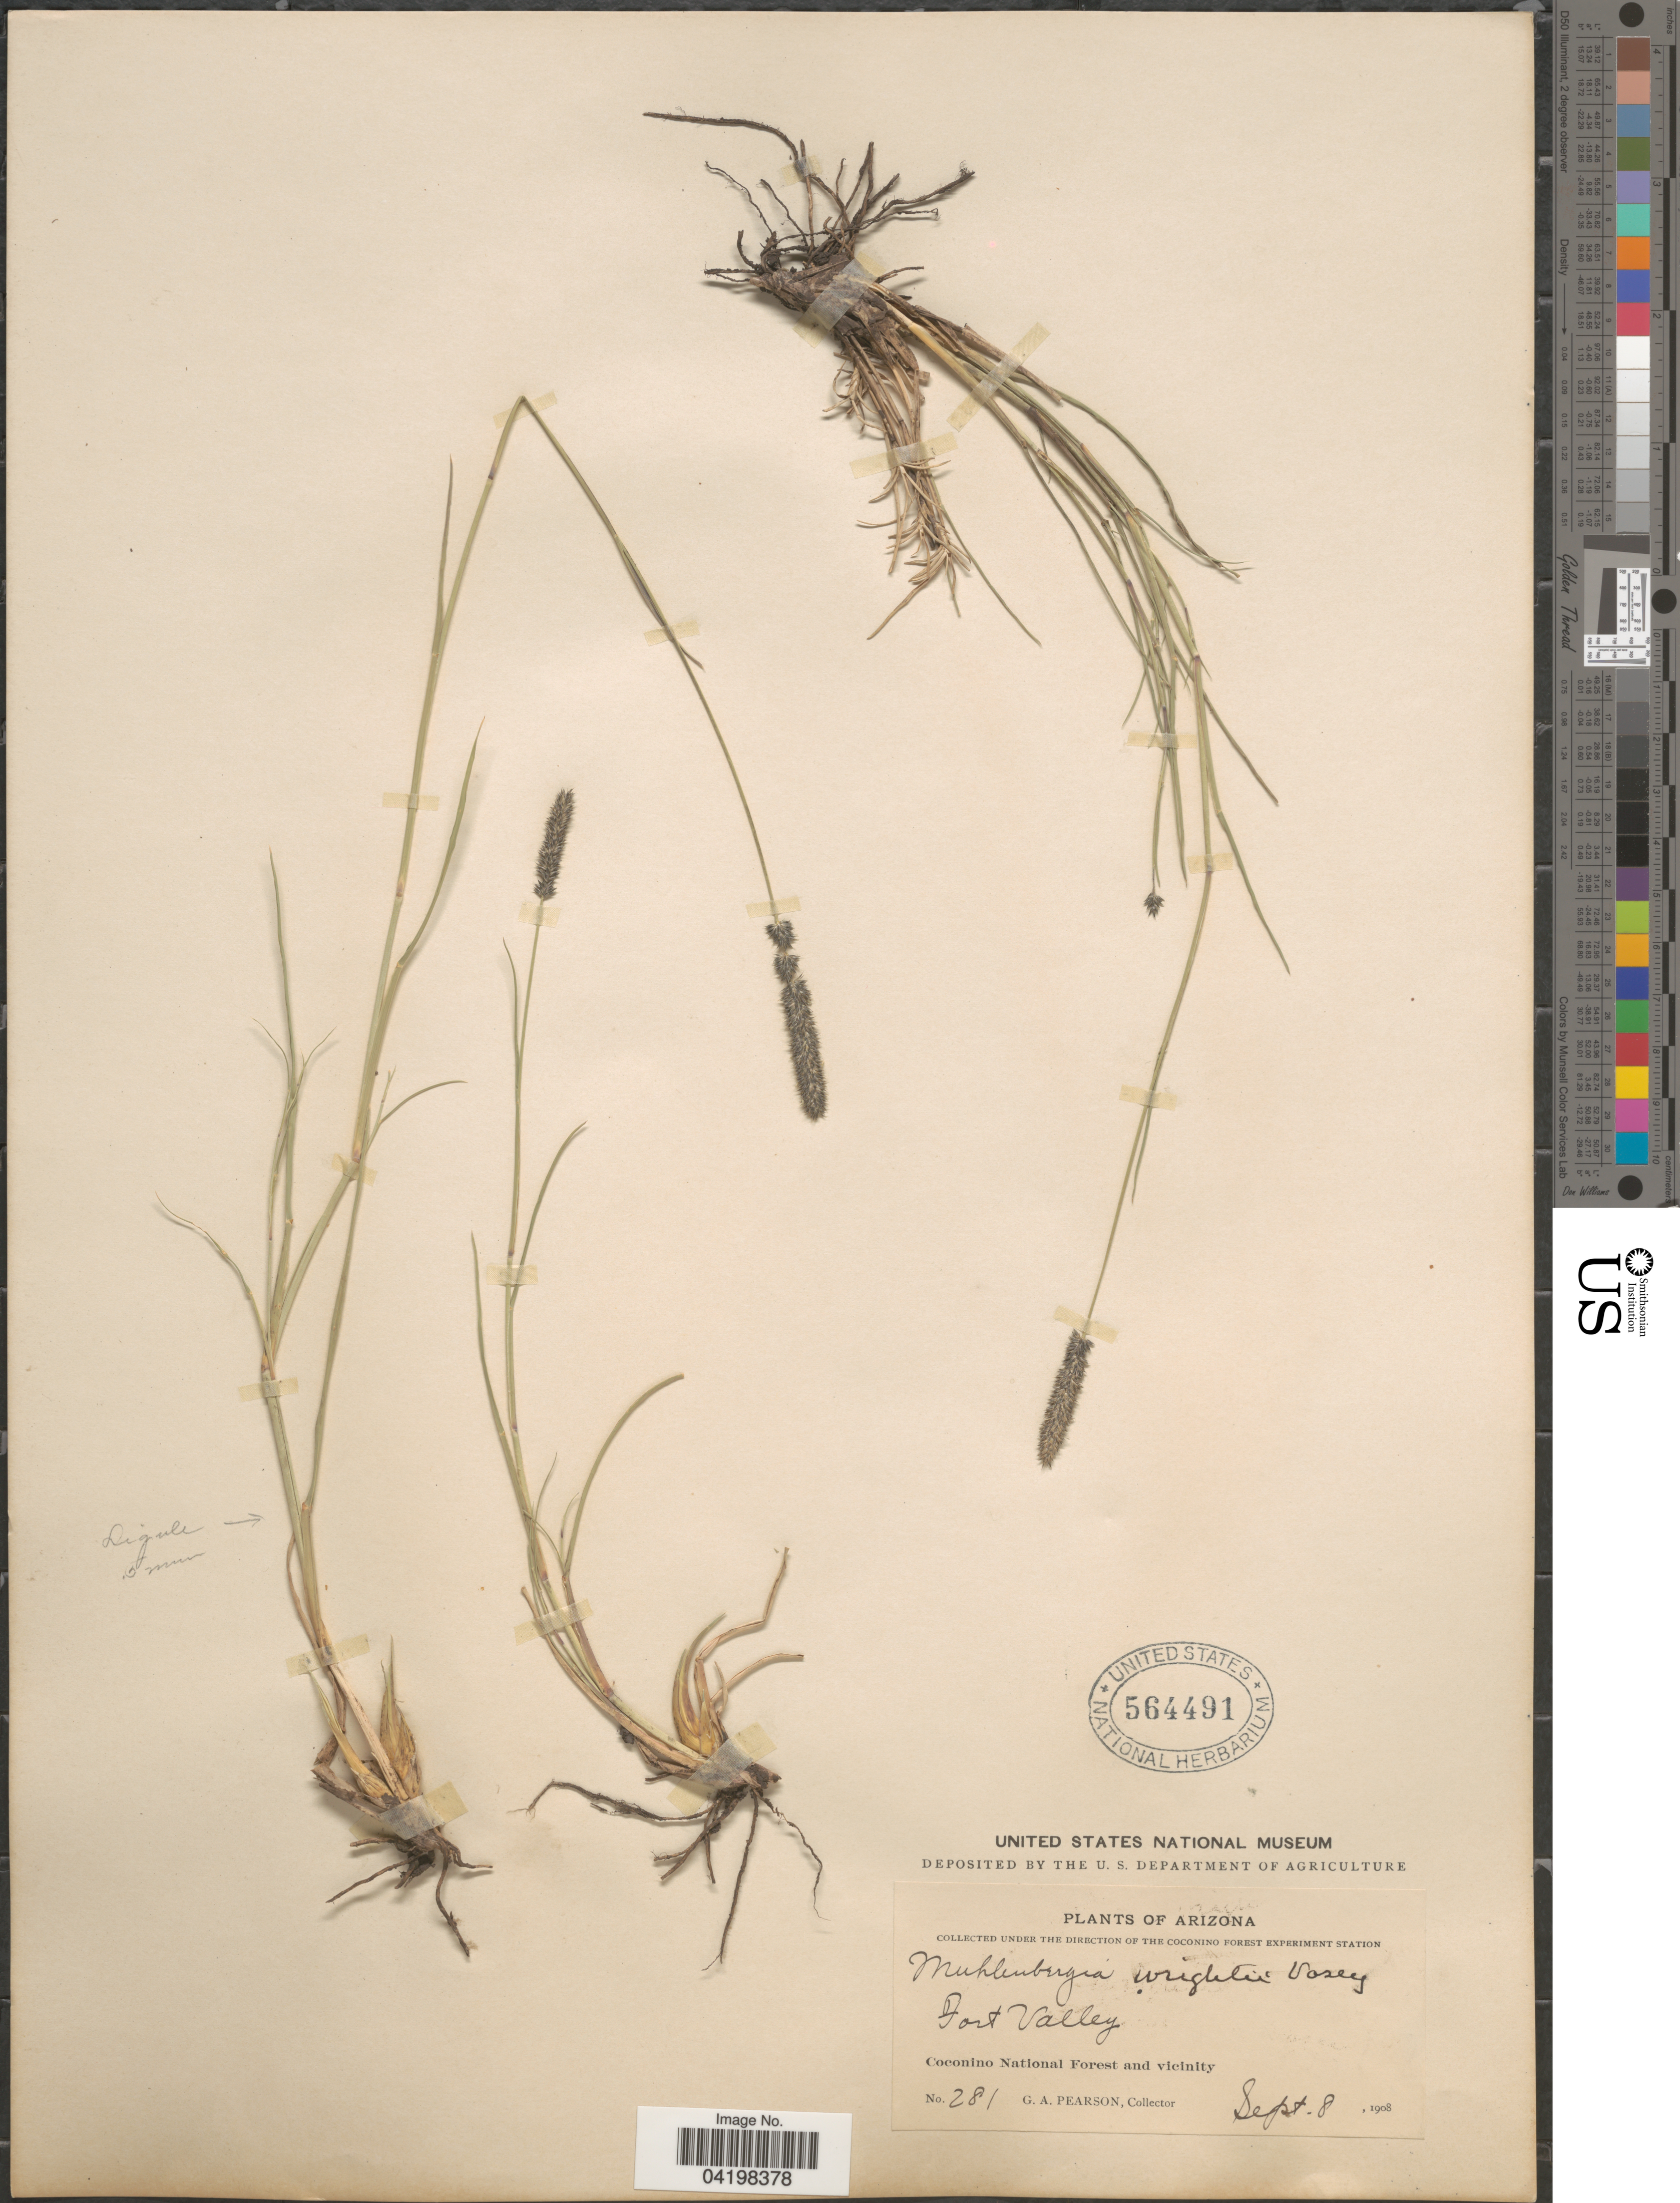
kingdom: Plantae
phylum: Tracheophyta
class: Liliopsida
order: Poales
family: Poaceae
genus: Muhlenbergia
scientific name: Muhlenbergia wrightii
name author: Vasey ex J.M. Coult.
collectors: G. Pearson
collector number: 281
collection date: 1908-09-08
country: United States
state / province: Arizona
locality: Fort Valley. Coconino National Forest and vicinity.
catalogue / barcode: US 564491